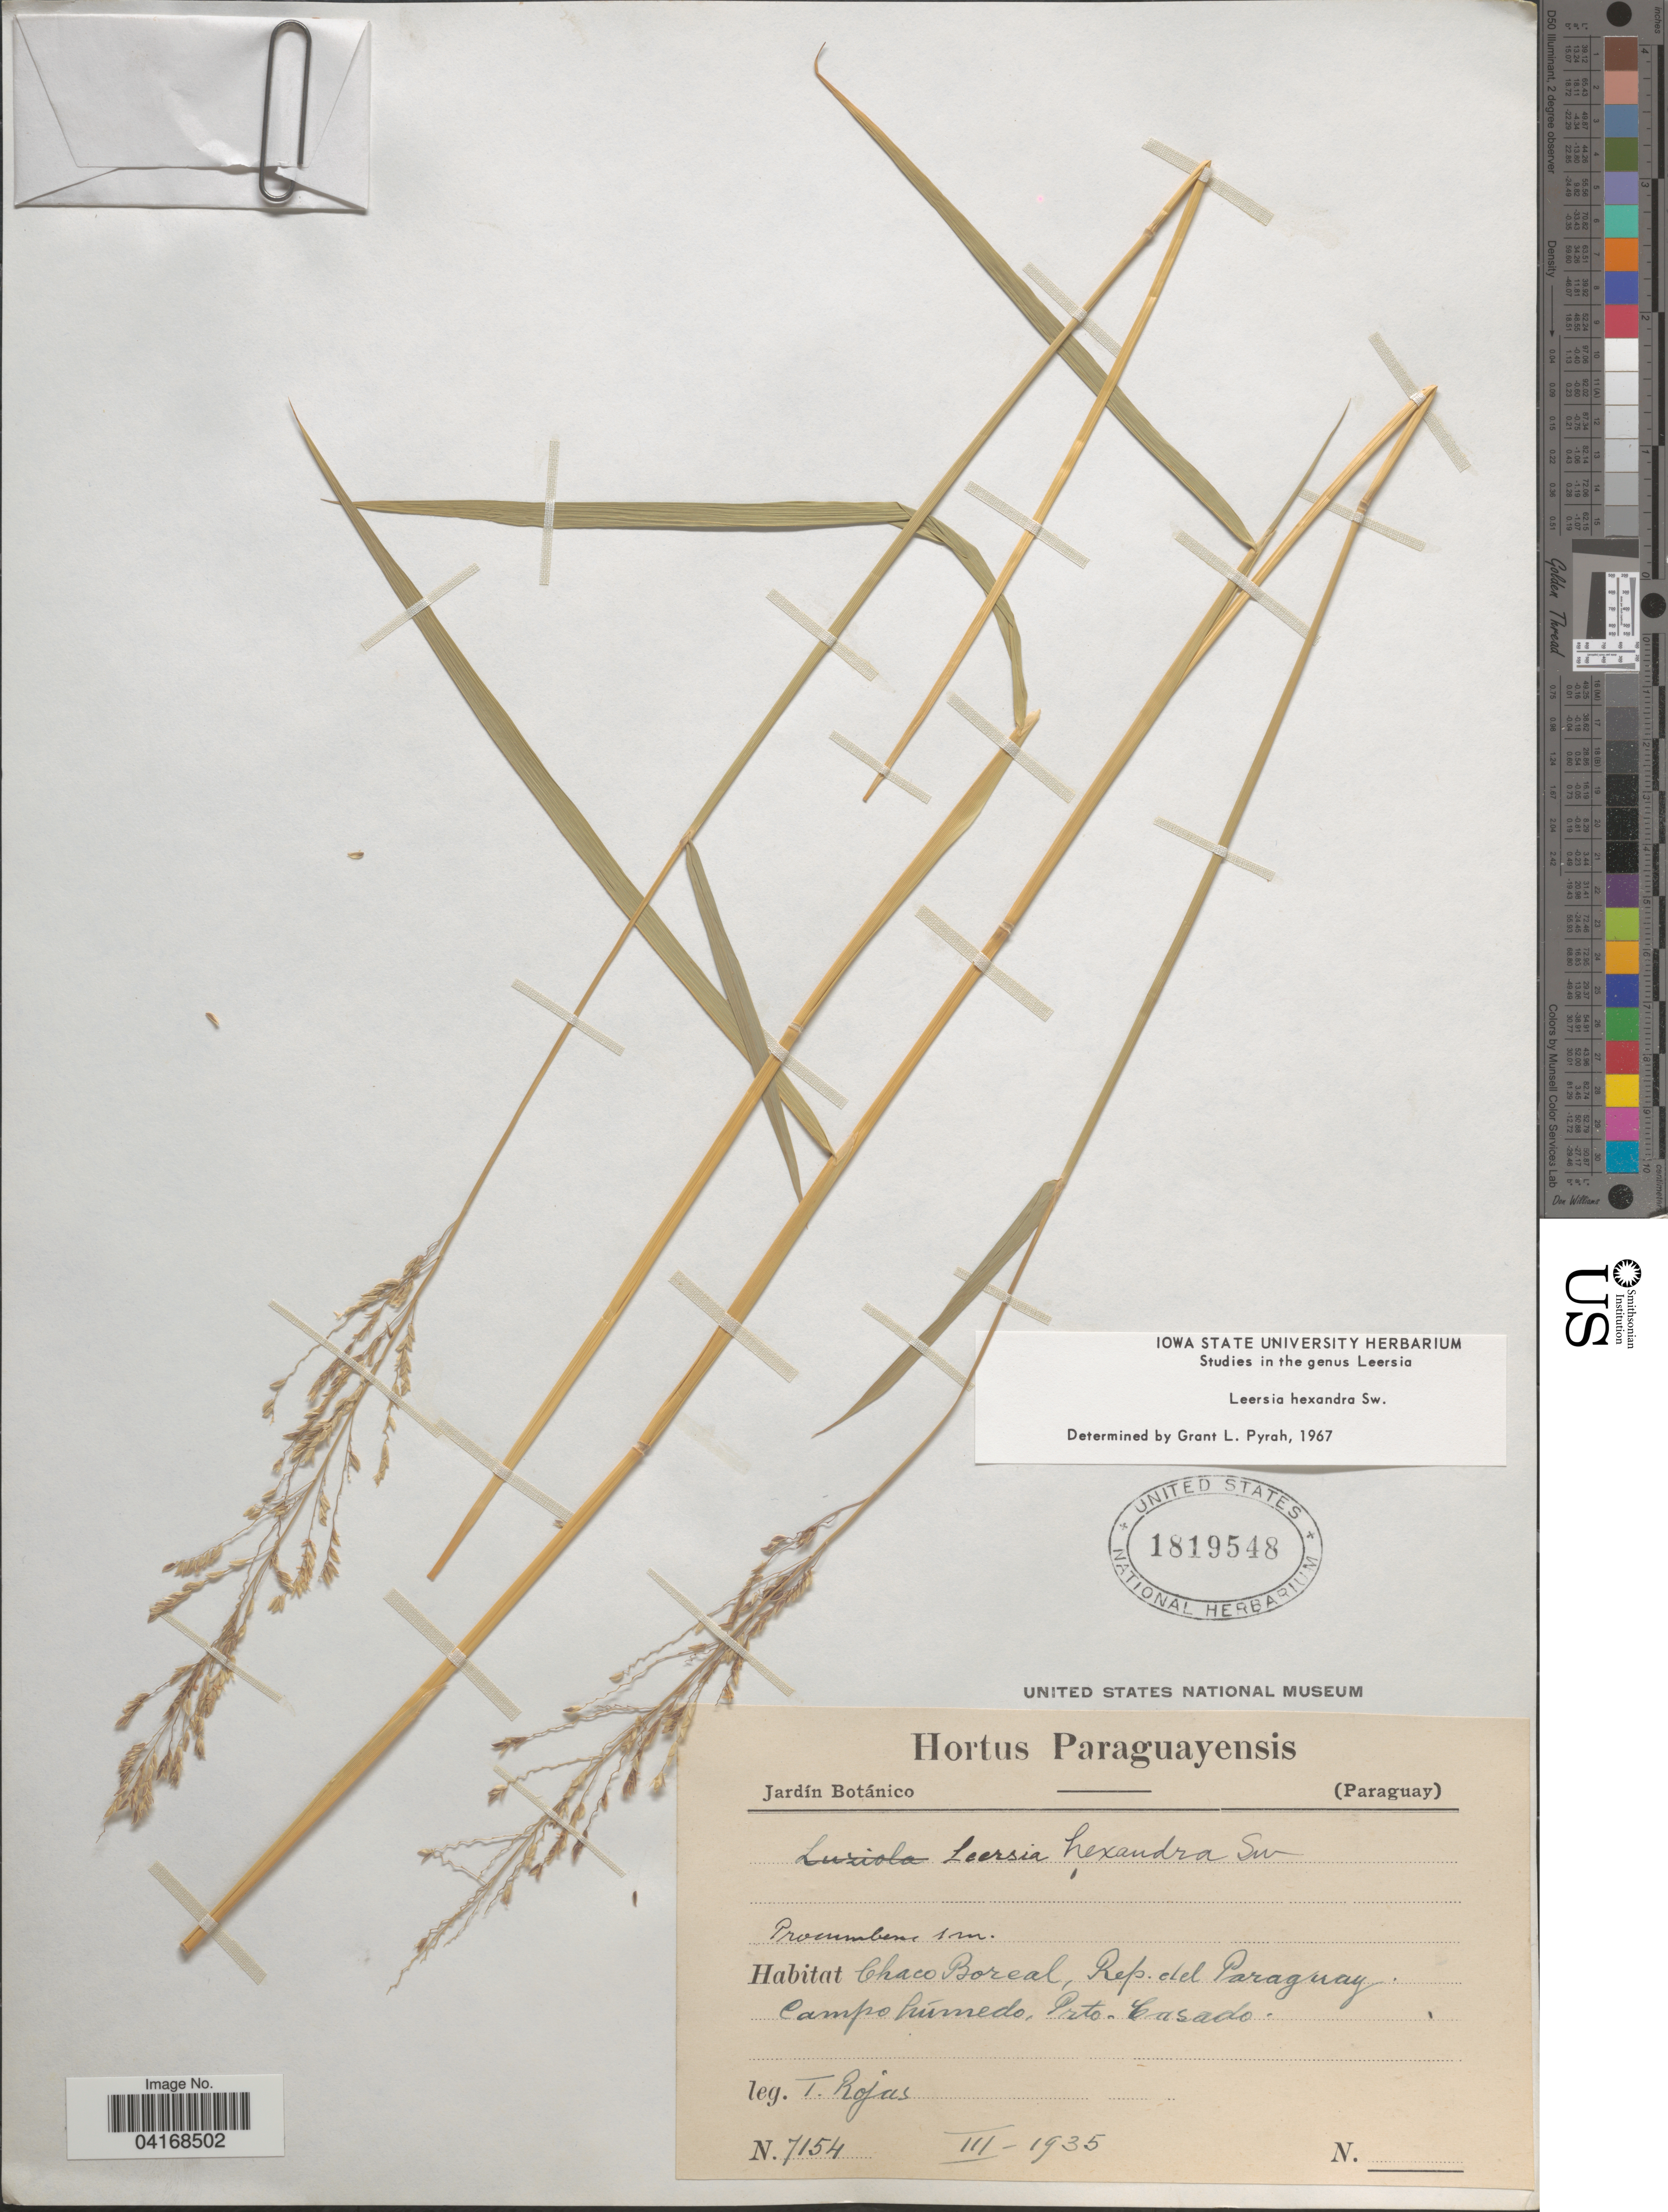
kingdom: Plantae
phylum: Tracheophyta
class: Liliopsida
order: Poales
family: Poaceae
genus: Leersia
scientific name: Leersia hexandra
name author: Sw.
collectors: T. Rojas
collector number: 7154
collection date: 1935-03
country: Paraguay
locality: Chaco Boreal, Rep. del Paraguay. Campo húmedo, Prto. Casado.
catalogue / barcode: US 1819548